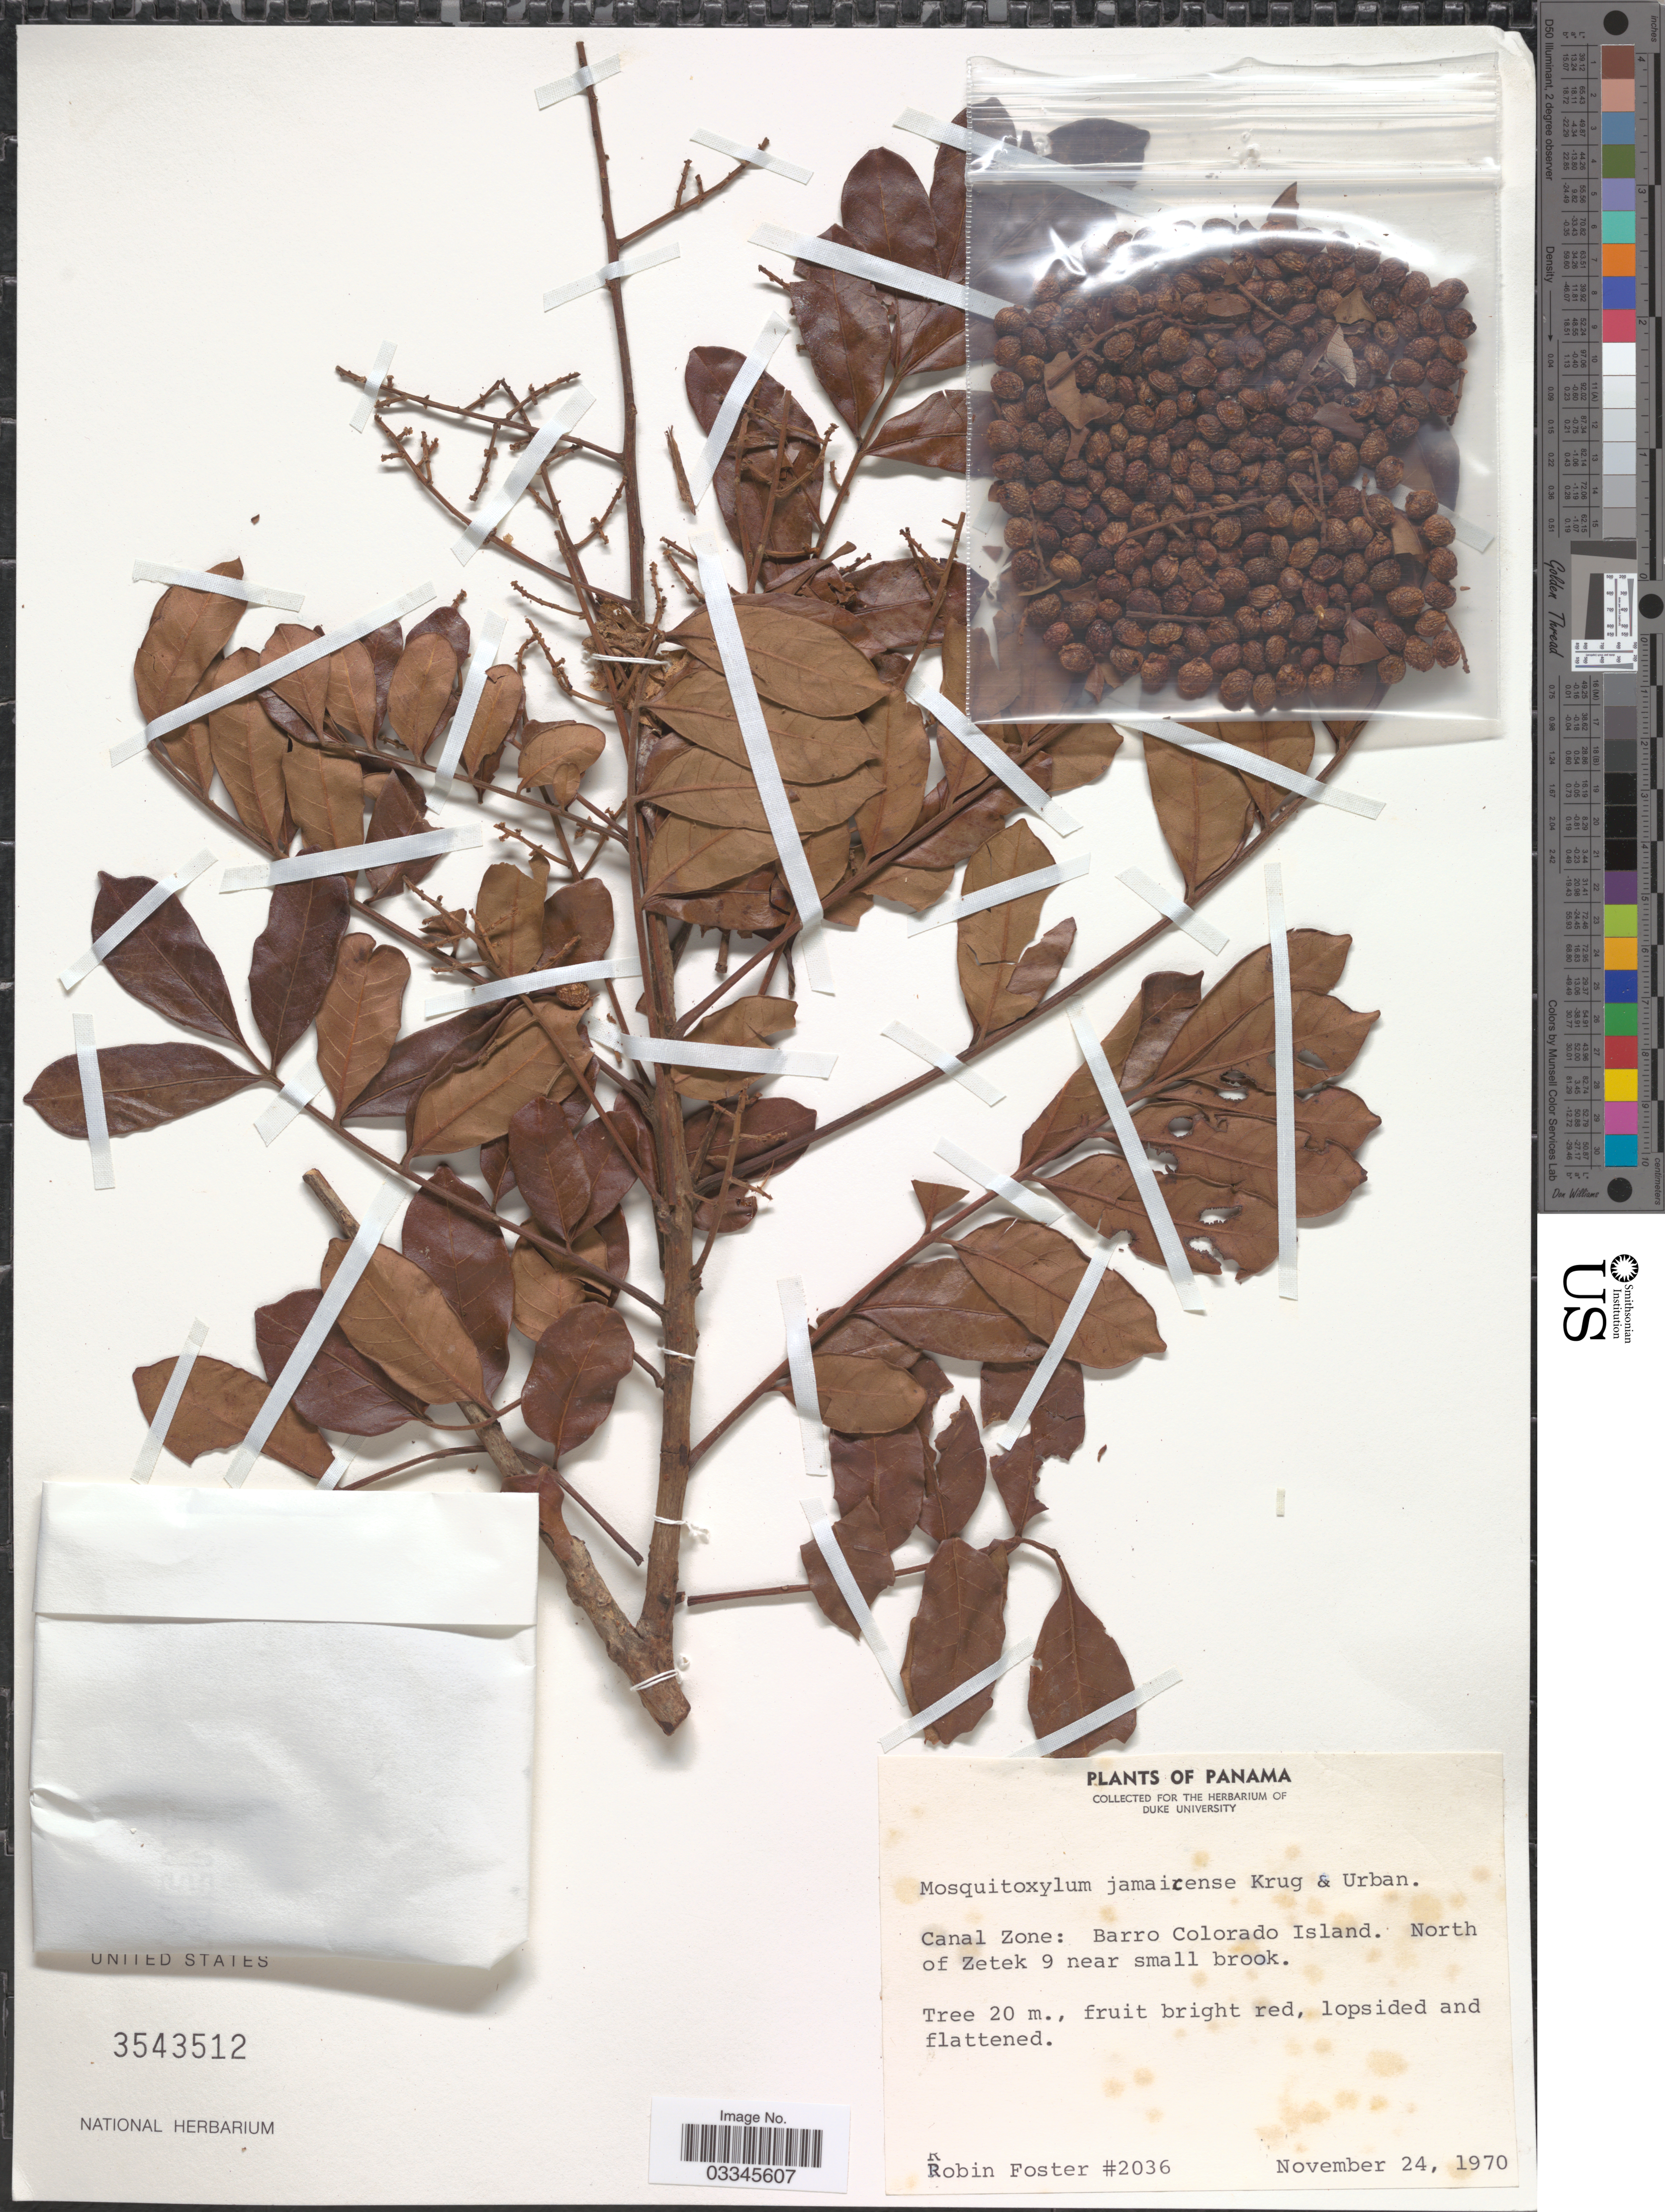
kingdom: Plantae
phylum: Tracheophyta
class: Magnoliopsida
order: Sapindales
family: Anacardiaceae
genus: Mosquitoxylum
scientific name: Mosquitoxylum jamaicense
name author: Krug & Urb.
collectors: R. B. Foster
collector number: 2036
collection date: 1970-11-24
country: Panama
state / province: Panamá Oeste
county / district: Canal Zone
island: Barro Colorado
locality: Canal Zone: Barro Colorado Island. North of Zetek 9 near small brook.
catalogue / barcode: US 3543512